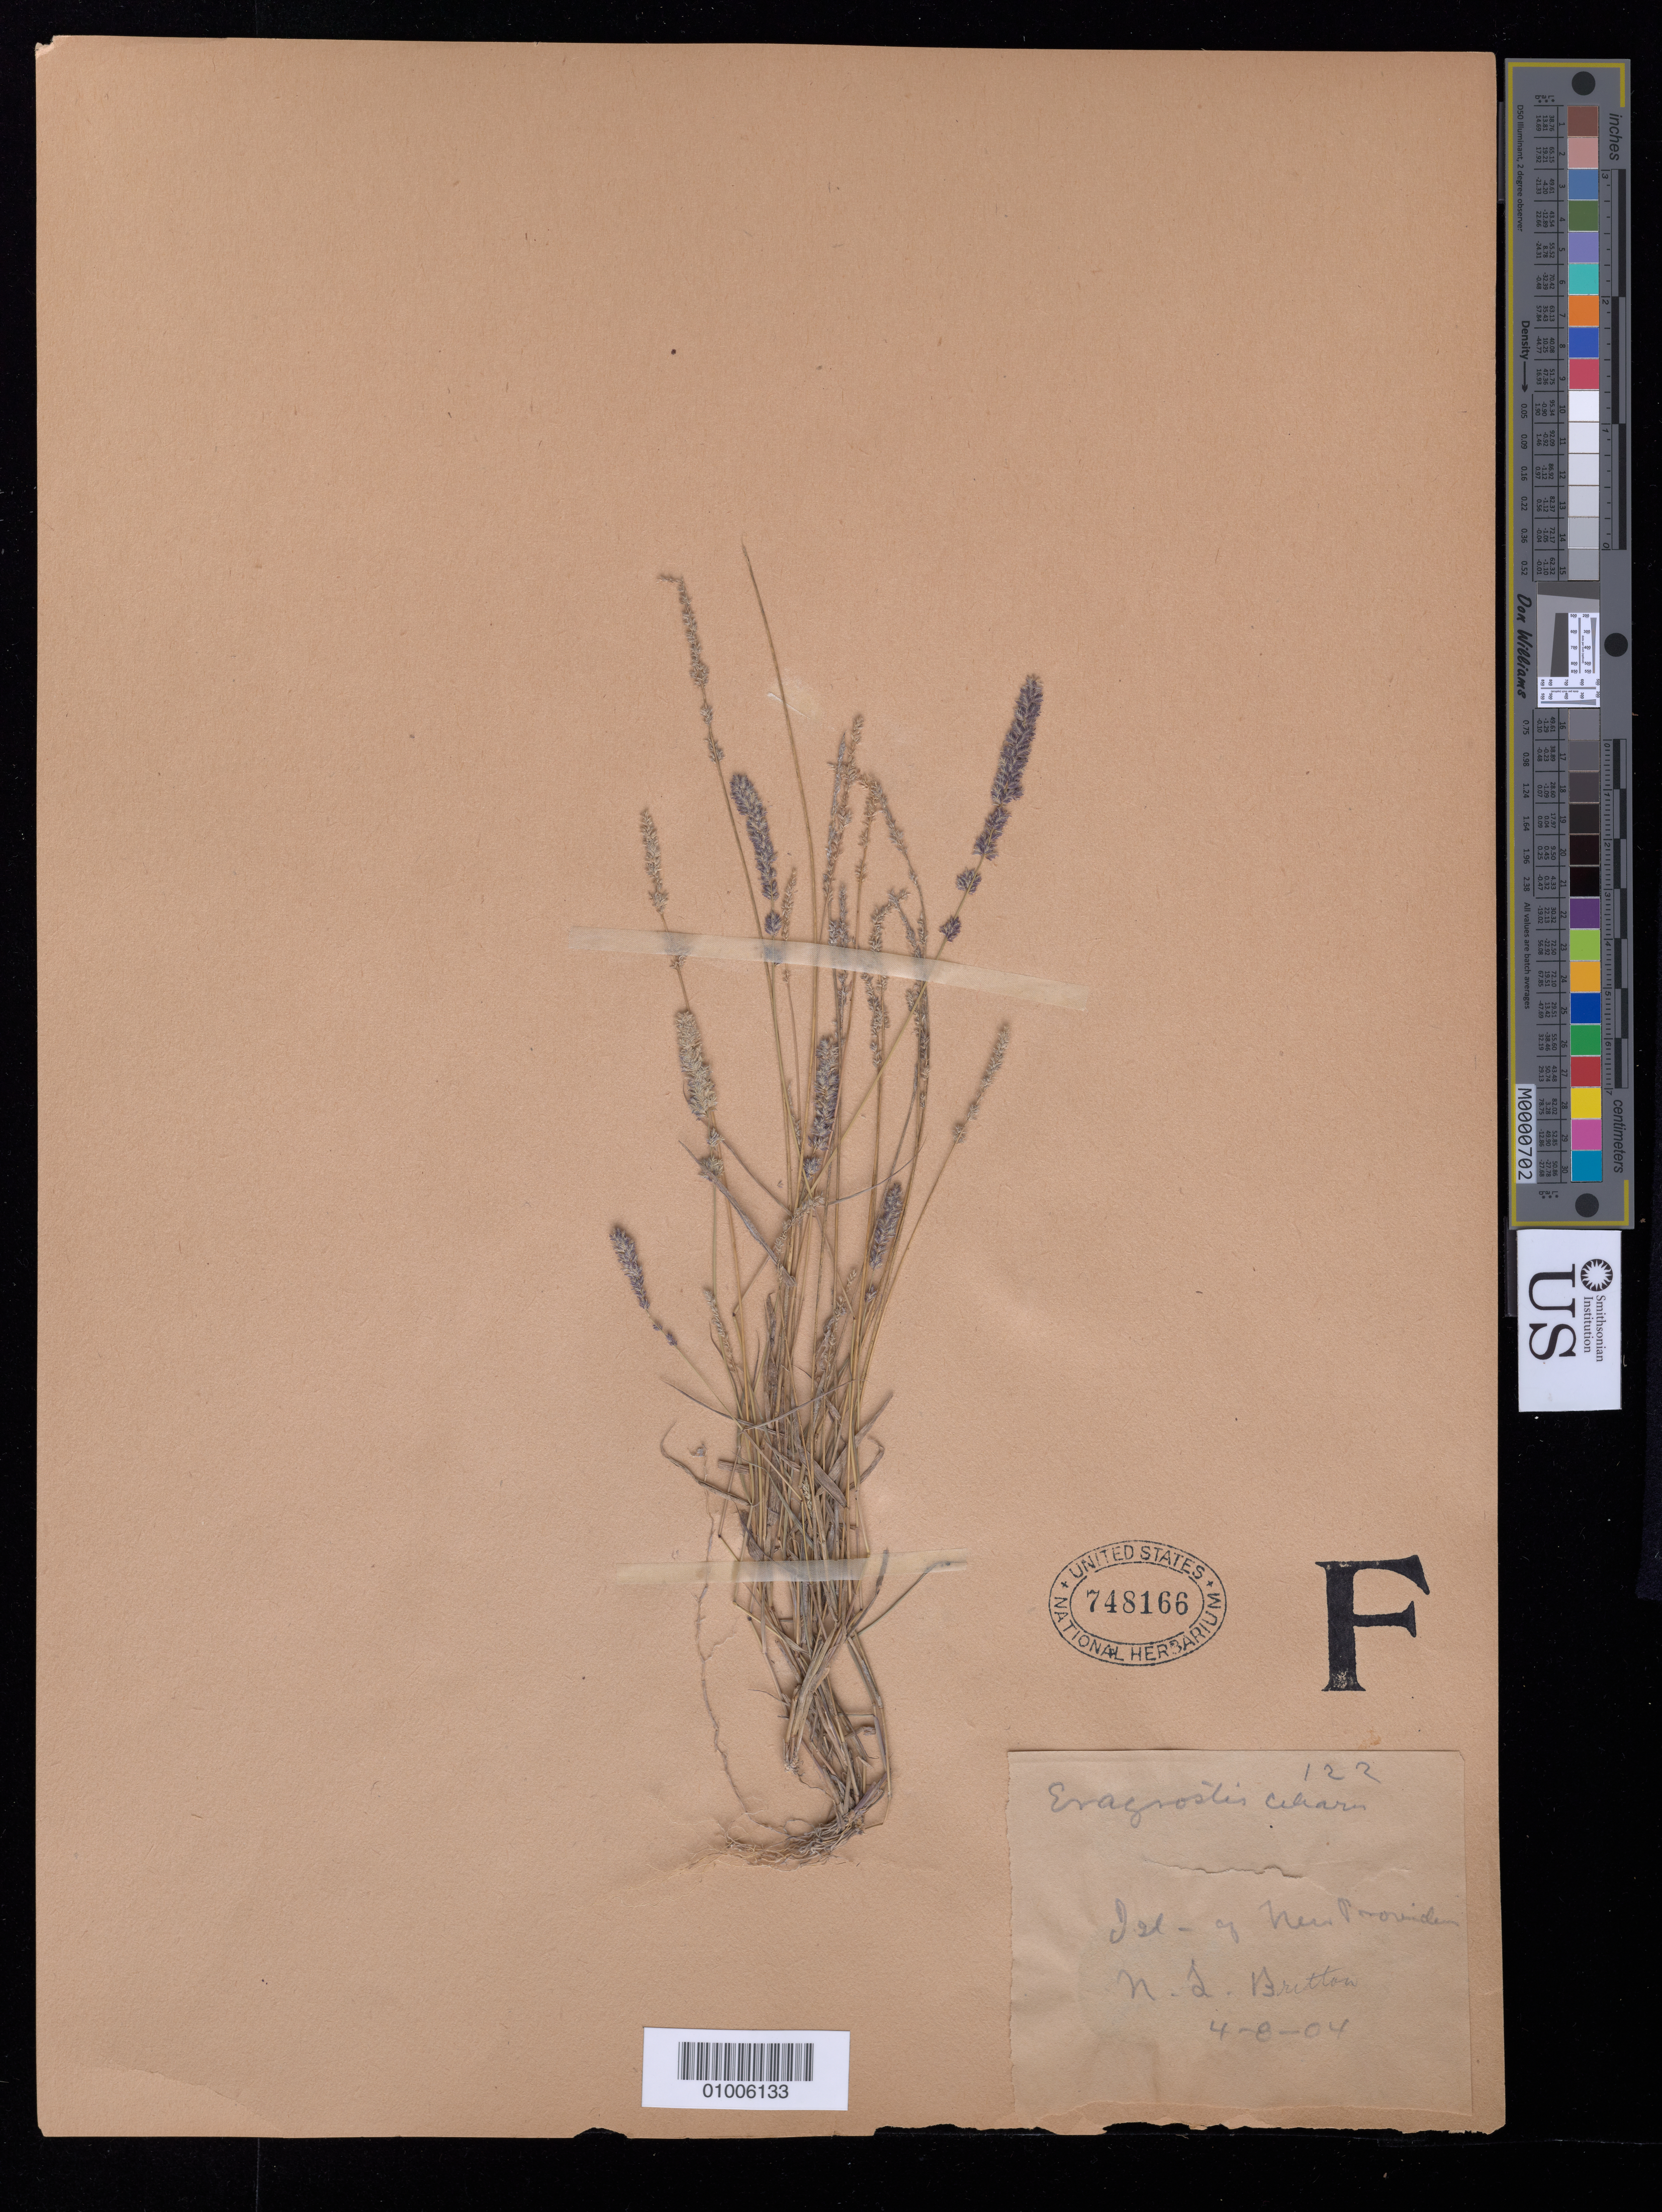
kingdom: Plantae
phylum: Tracheophyta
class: Liliopsida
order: Poales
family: Poaceae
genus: Eragrostis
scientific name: Eragrostis ciliaris var. ciliaris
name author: (L.) R. Br.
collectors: N. Britton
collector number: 122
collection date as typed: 04 Aug 1904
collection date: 1904-08-04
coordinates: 0 N, 0 E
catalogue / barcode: US 748166